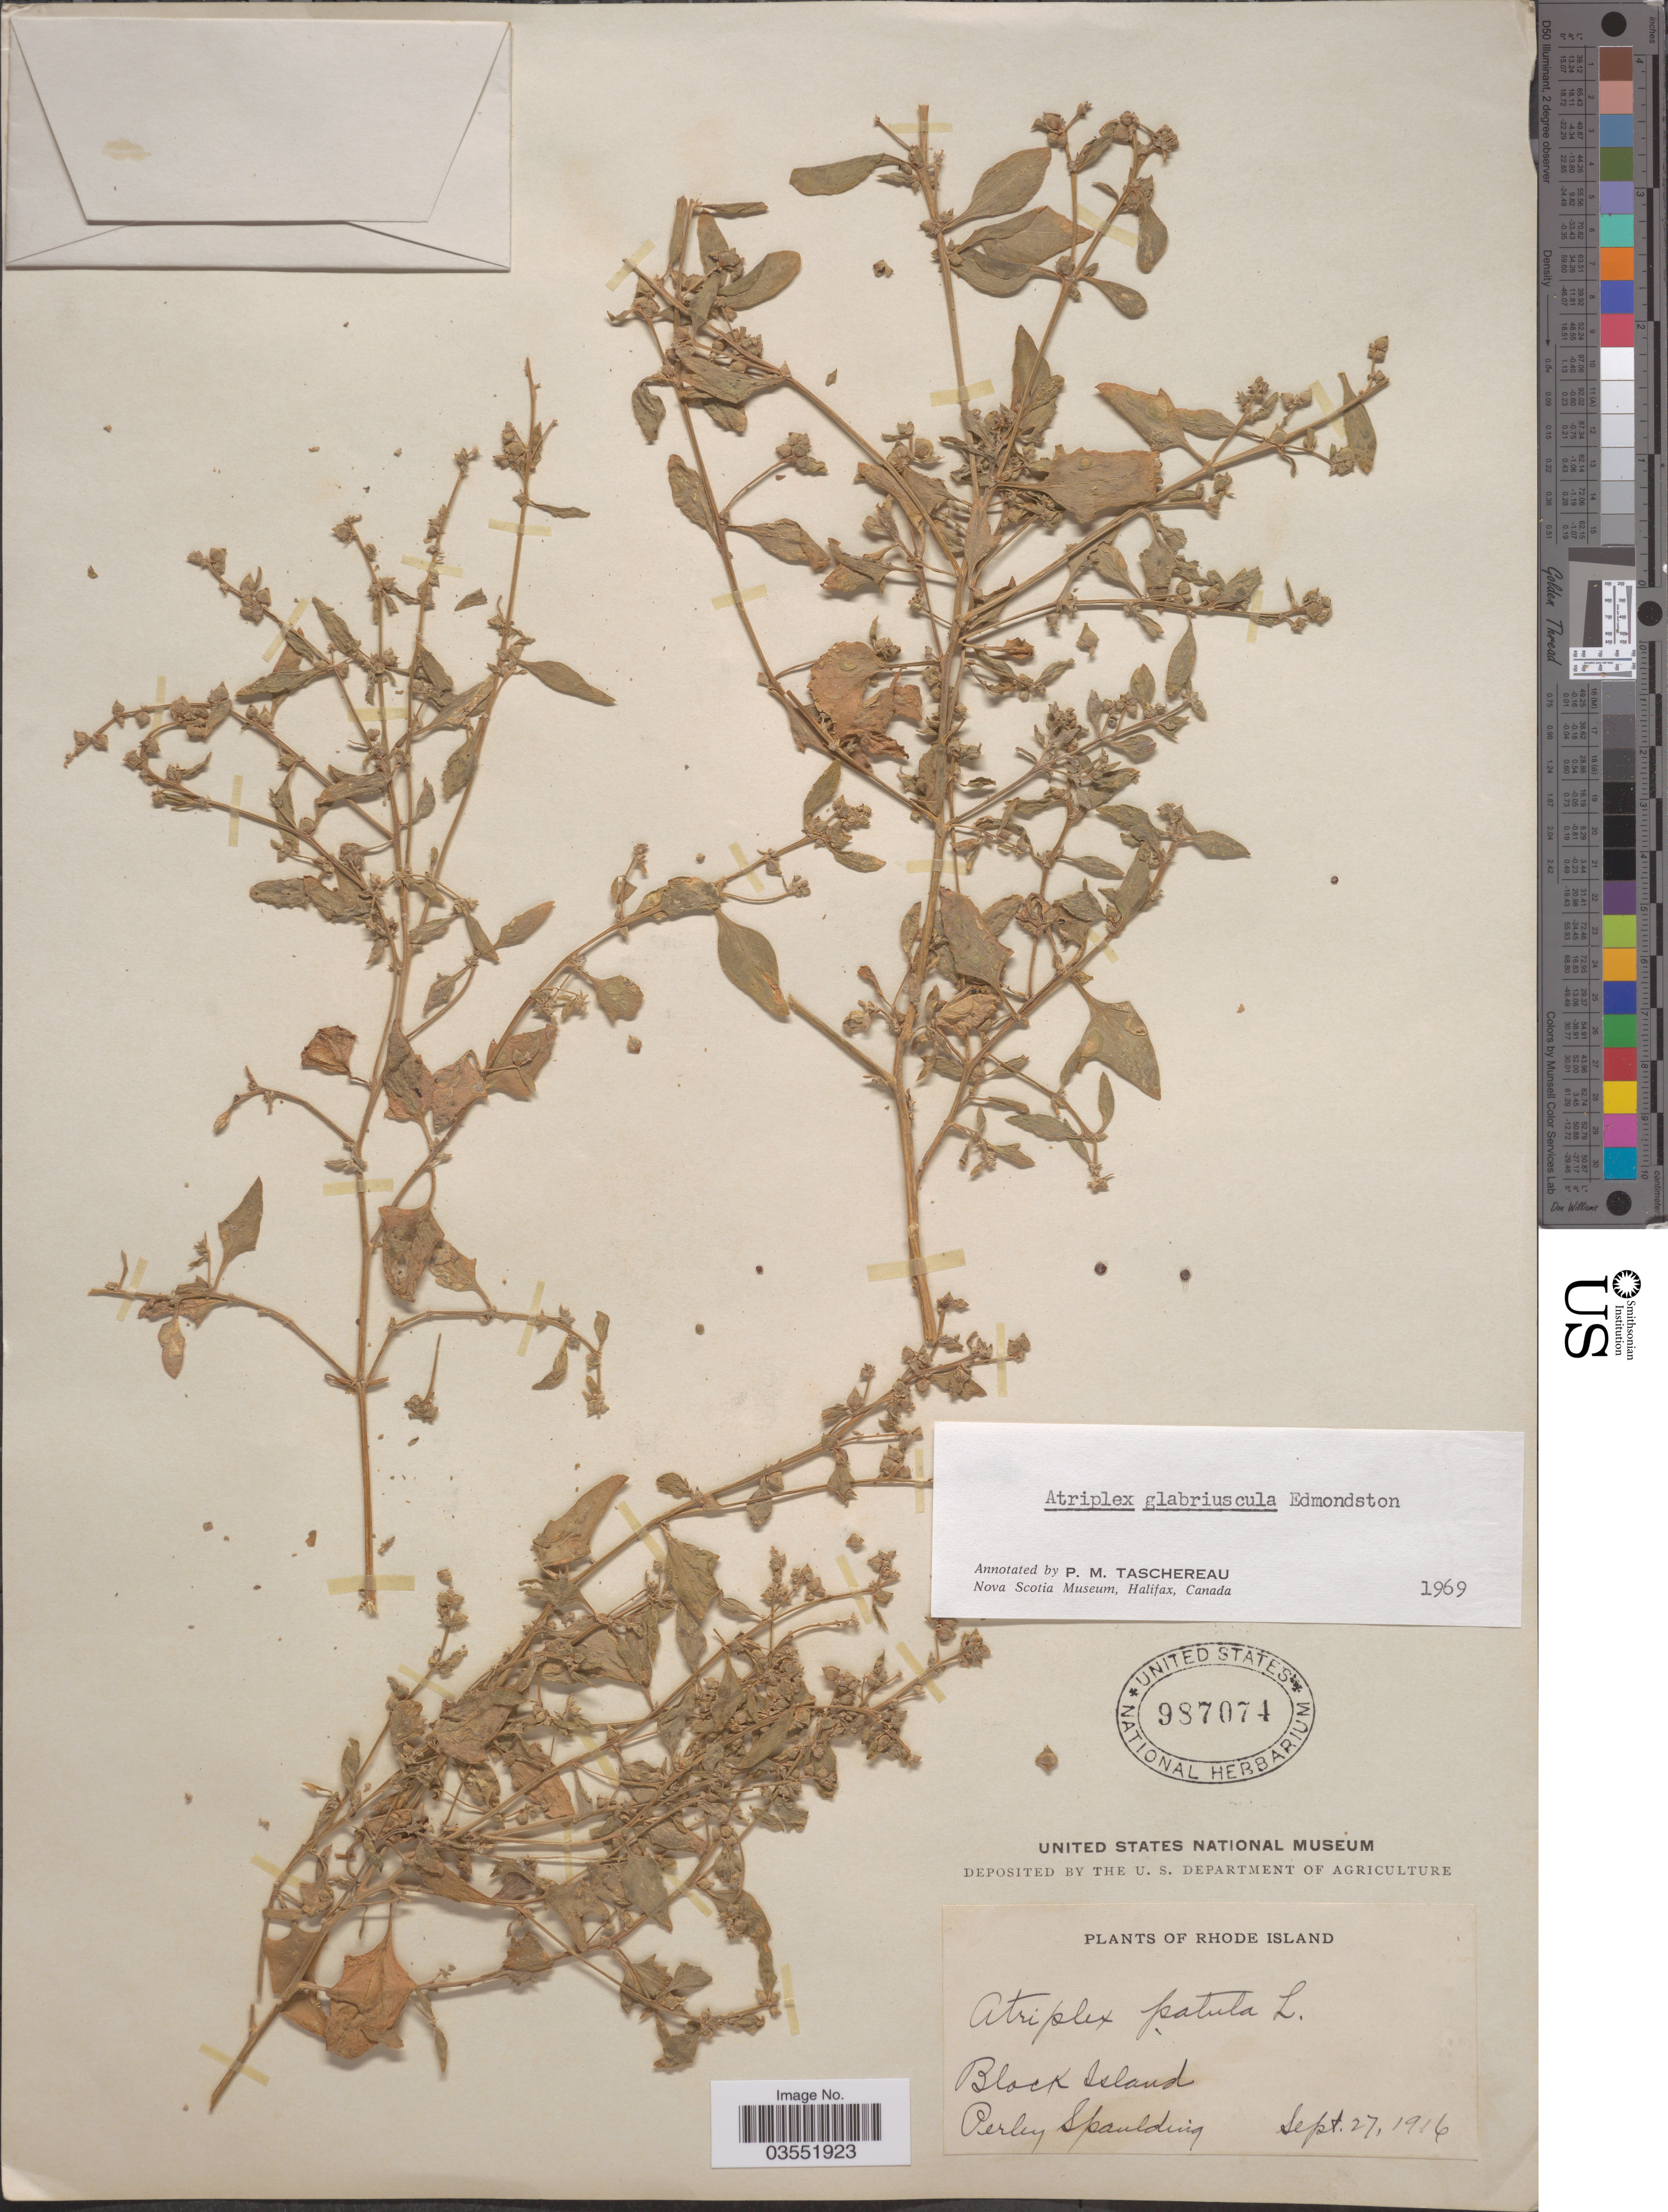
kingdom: Plantae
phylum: Tracheophyta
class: Magnoliopsida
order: Caryophyllales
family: Amaranthaceae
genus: Atriplex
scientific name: Atriplex glabriuscula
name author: Edmondston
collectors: P. Spaulding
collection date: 1916-09-27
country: United States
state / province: Rhode Island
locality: Block Island.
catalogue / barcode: US 987074